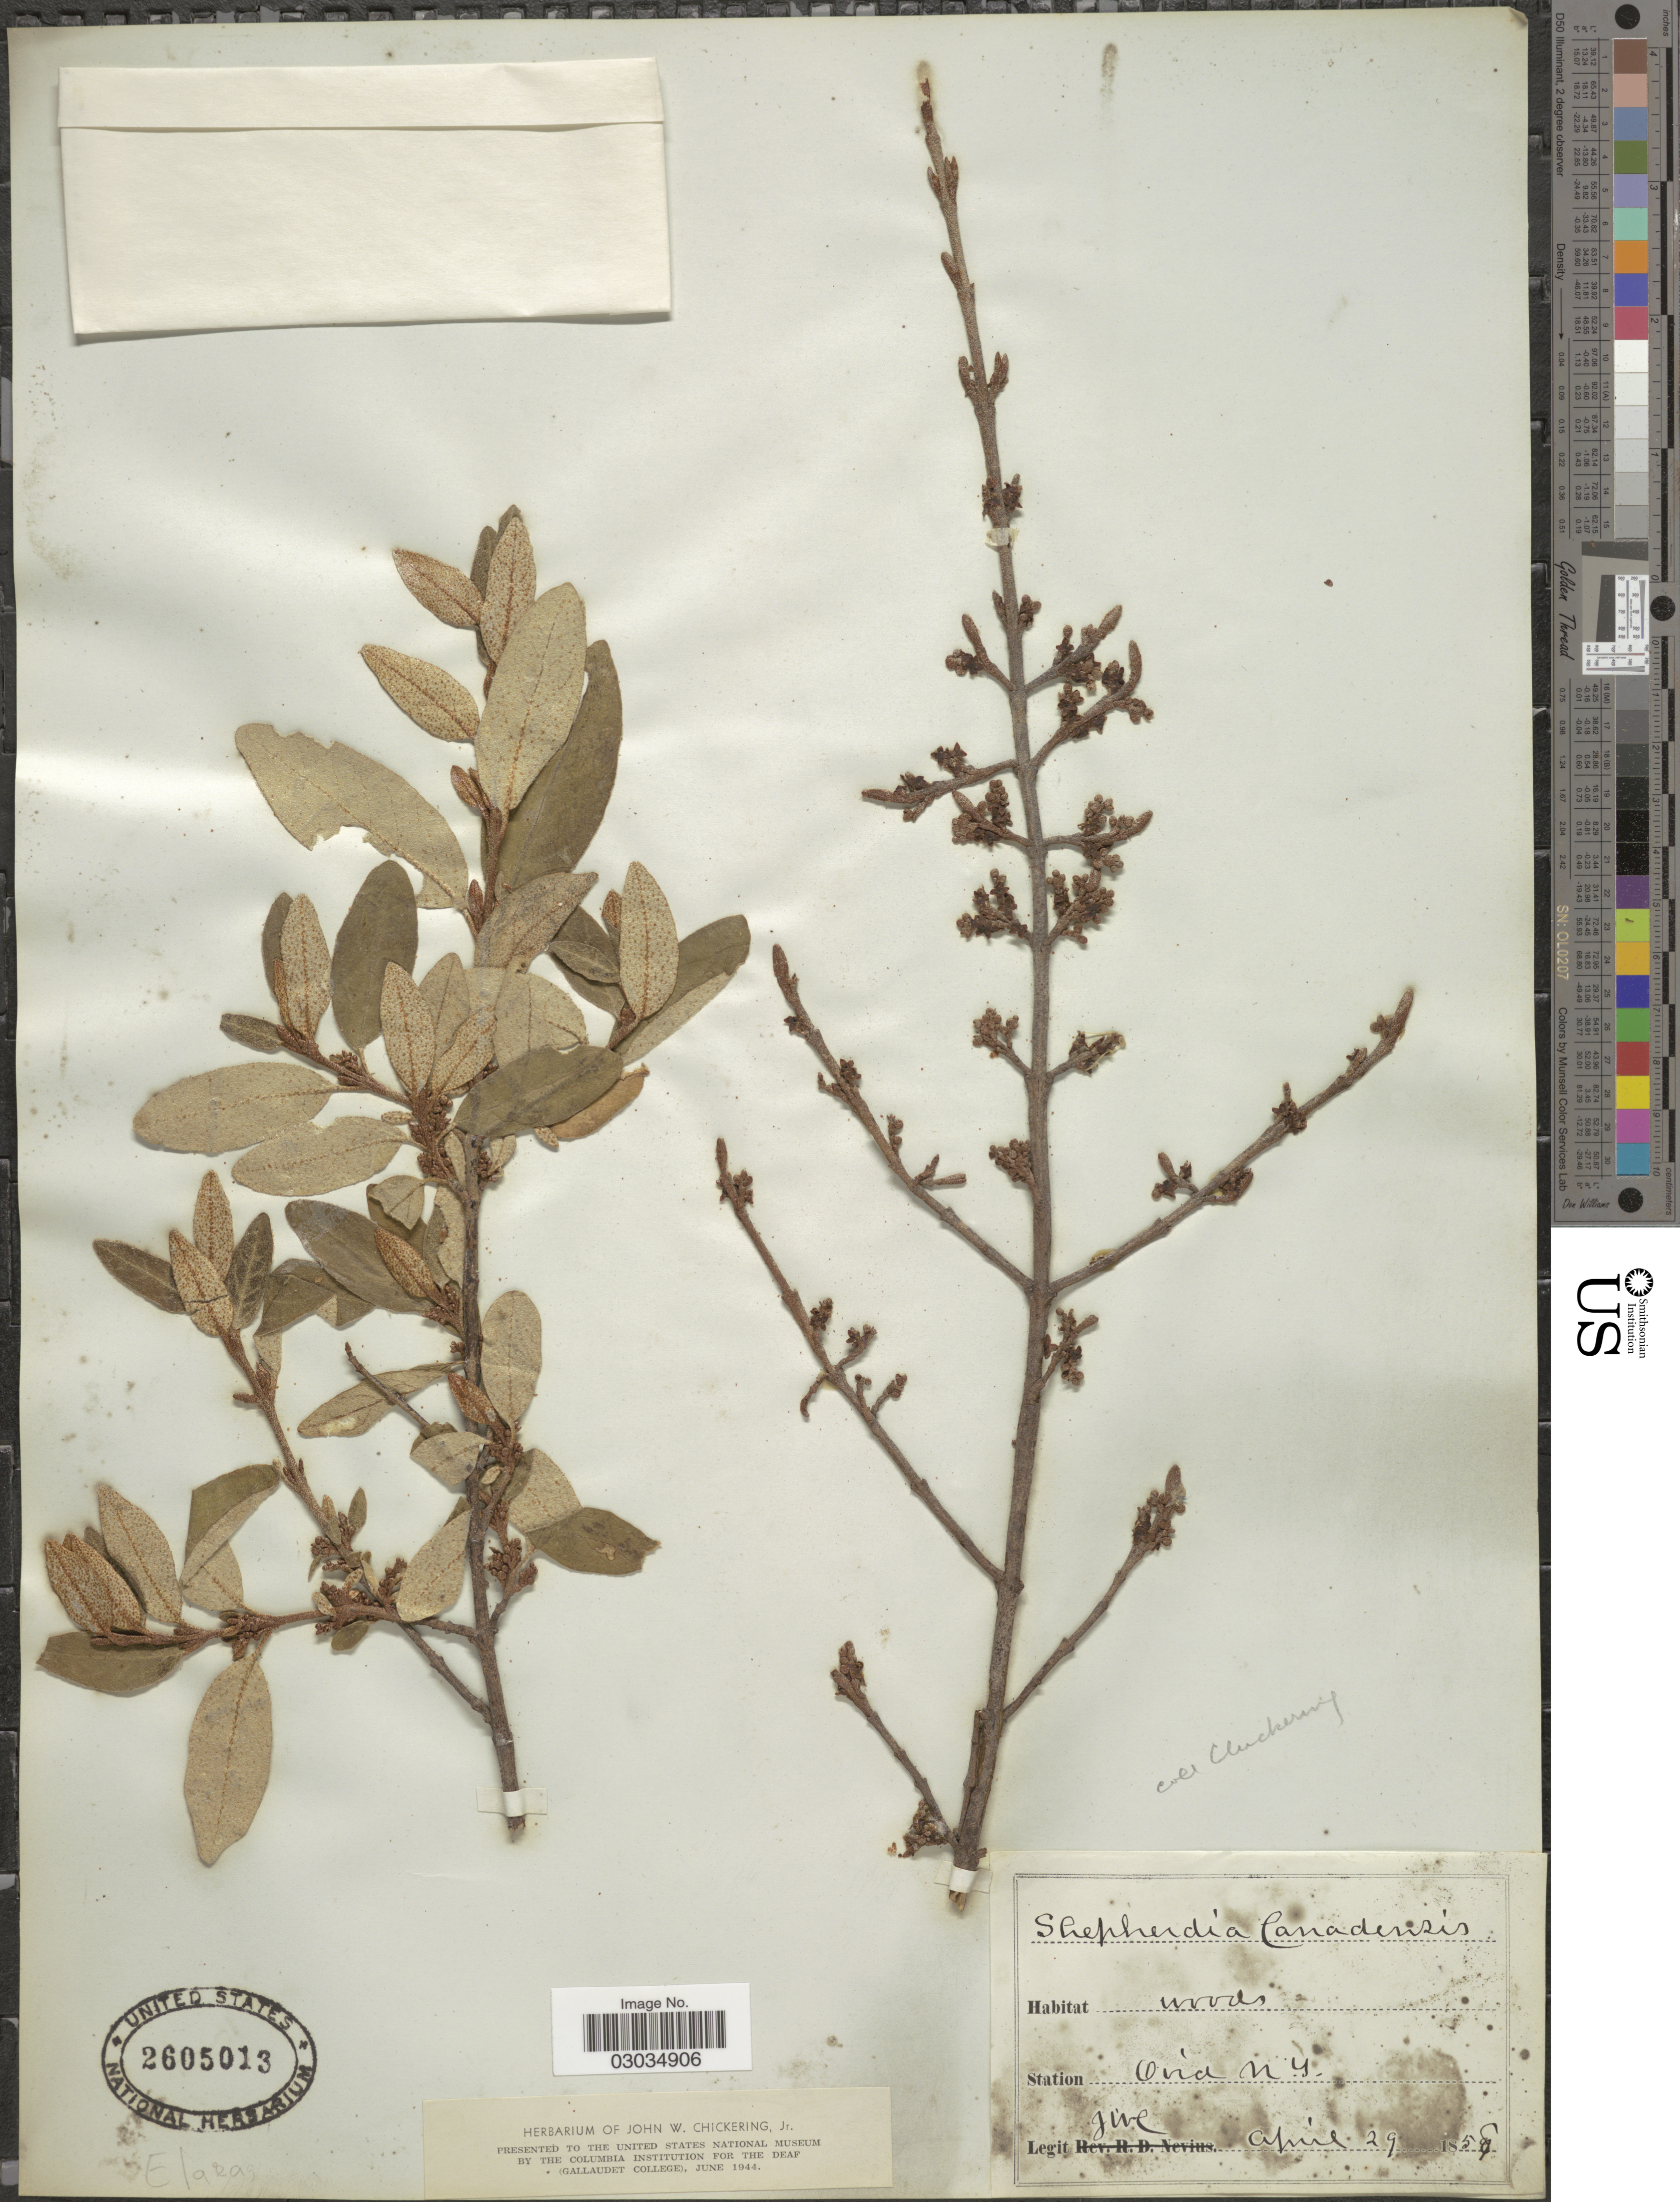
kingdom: Plantae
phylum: Tracheophyta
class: Magnoliopsida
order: Rosales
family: Elaeagnaceae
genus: Shepherdia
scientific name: Shepherdia canadensis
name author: (L.) Nutt.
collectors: Jive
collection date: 1958-04-29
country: United States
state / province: New York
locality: Station Ovid.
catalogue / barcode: US 2605013